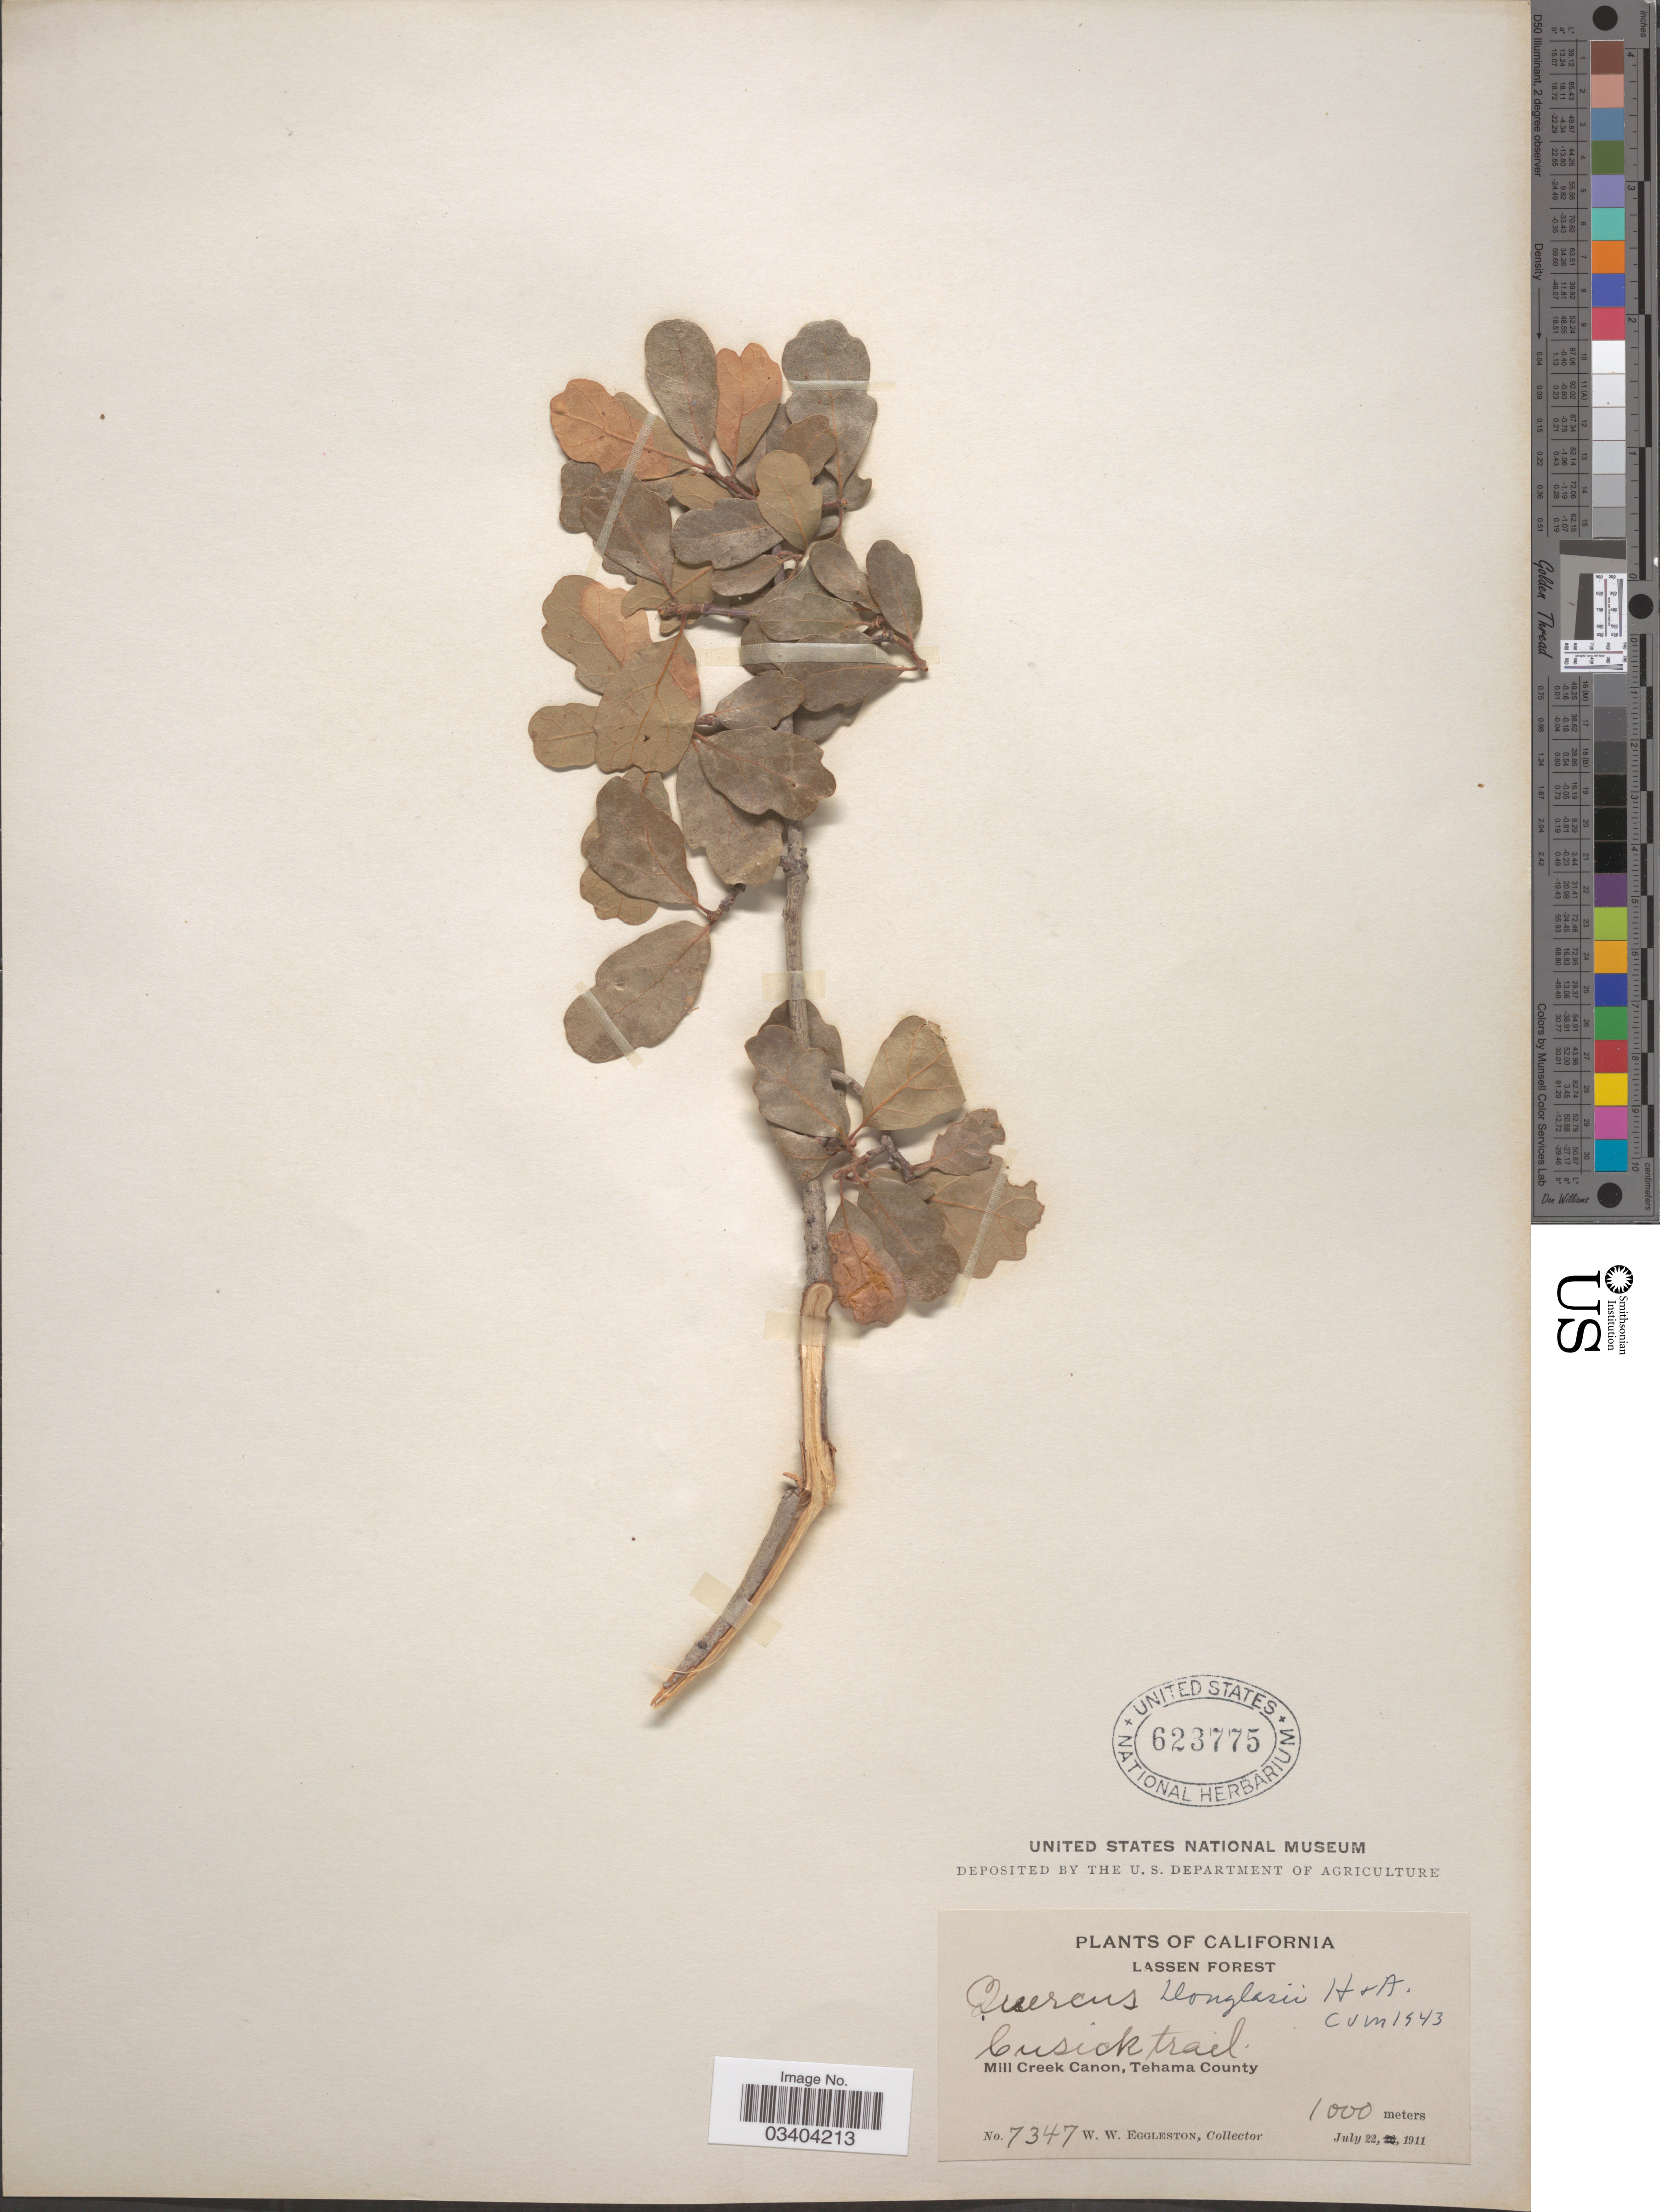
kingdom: Plantae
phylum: Tracheophyta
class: Magnoliopsida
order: Fagales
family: Fagaceae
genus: Quercus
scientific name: Quercus douglasii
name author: Hook. & Arn.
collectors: W. W. Eggleston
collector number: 7347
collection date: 1911-07-22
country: United States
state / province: California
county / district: Tehama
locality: Lassen Forest. Cusick trail. Mill Creek Canon, Tehama County.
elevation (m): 1000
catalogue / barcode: US 623775